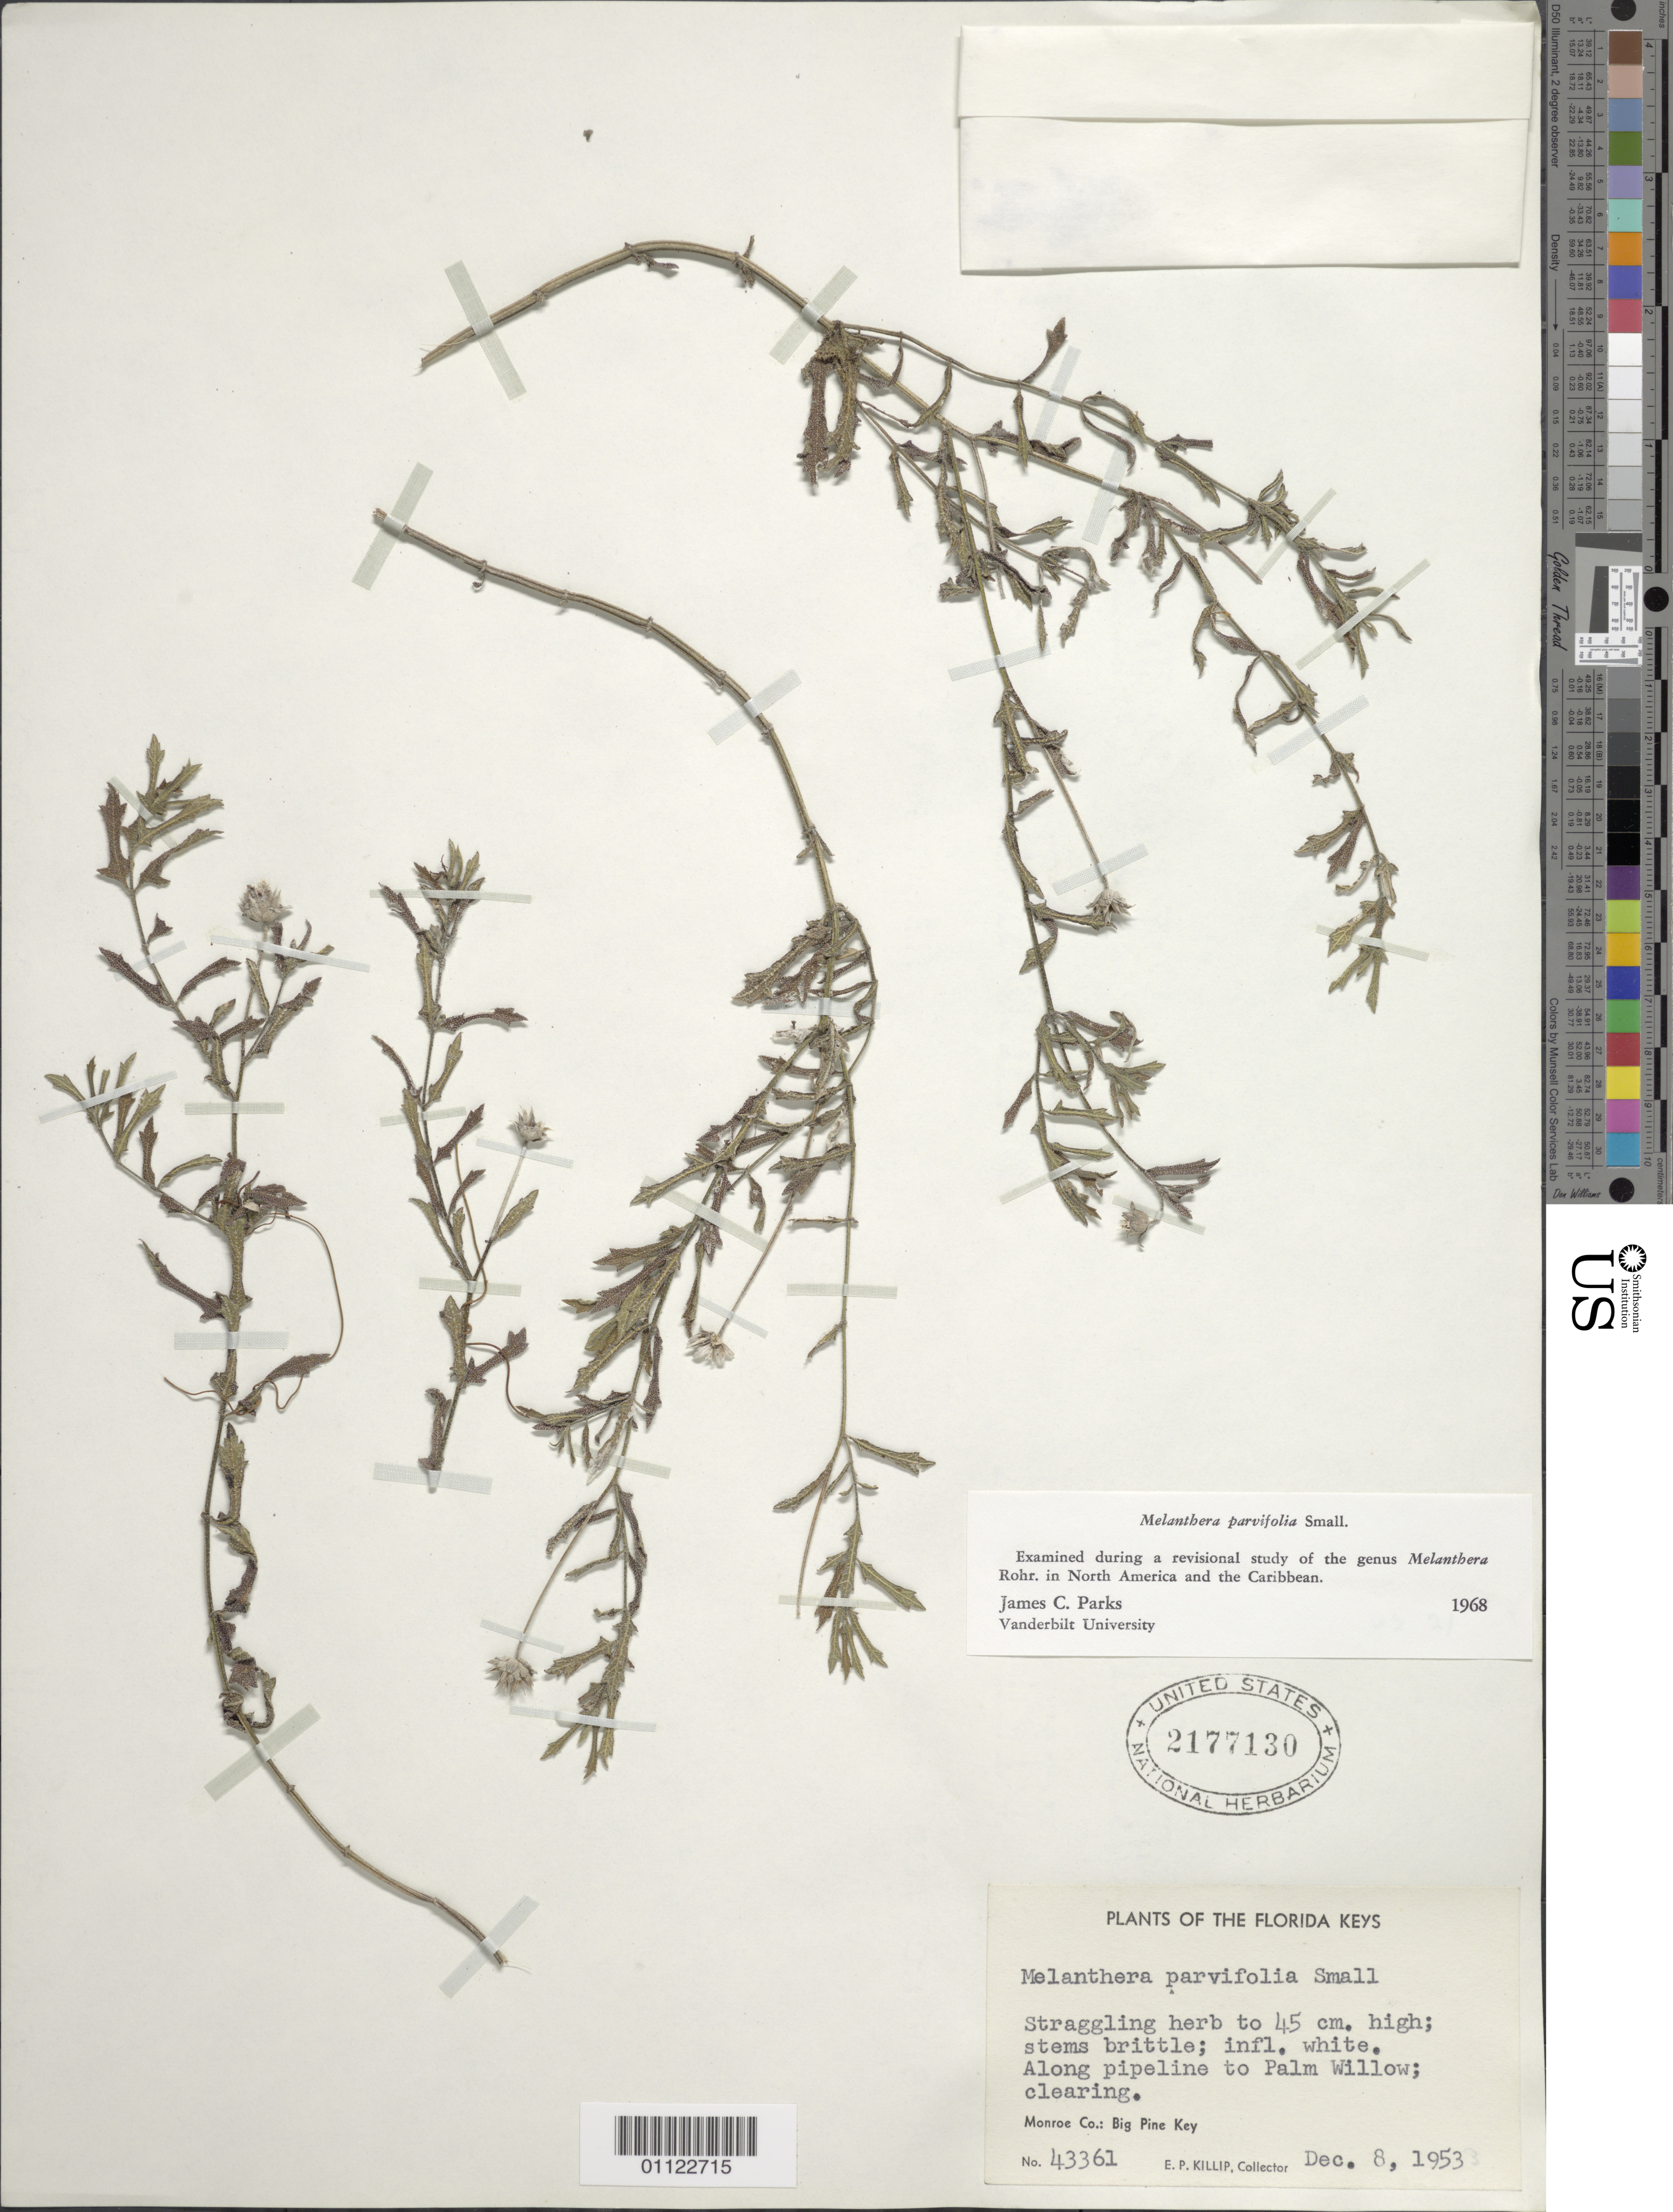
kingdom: Plantae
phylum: Tracheophyta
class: Magnoliopsida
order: Asterales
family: Asteraceae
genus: Melanthera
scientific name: Melanthera parvifolia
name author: Small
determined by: Parks, J. C.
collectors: E. P. Killip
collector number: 43361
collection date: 1953-12-08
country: United States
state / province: Florida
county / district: Monroe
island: Big Pine Key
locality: Big Pine Key, along pipeline to Palm Willow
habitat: clearing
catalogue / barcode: US 2177130